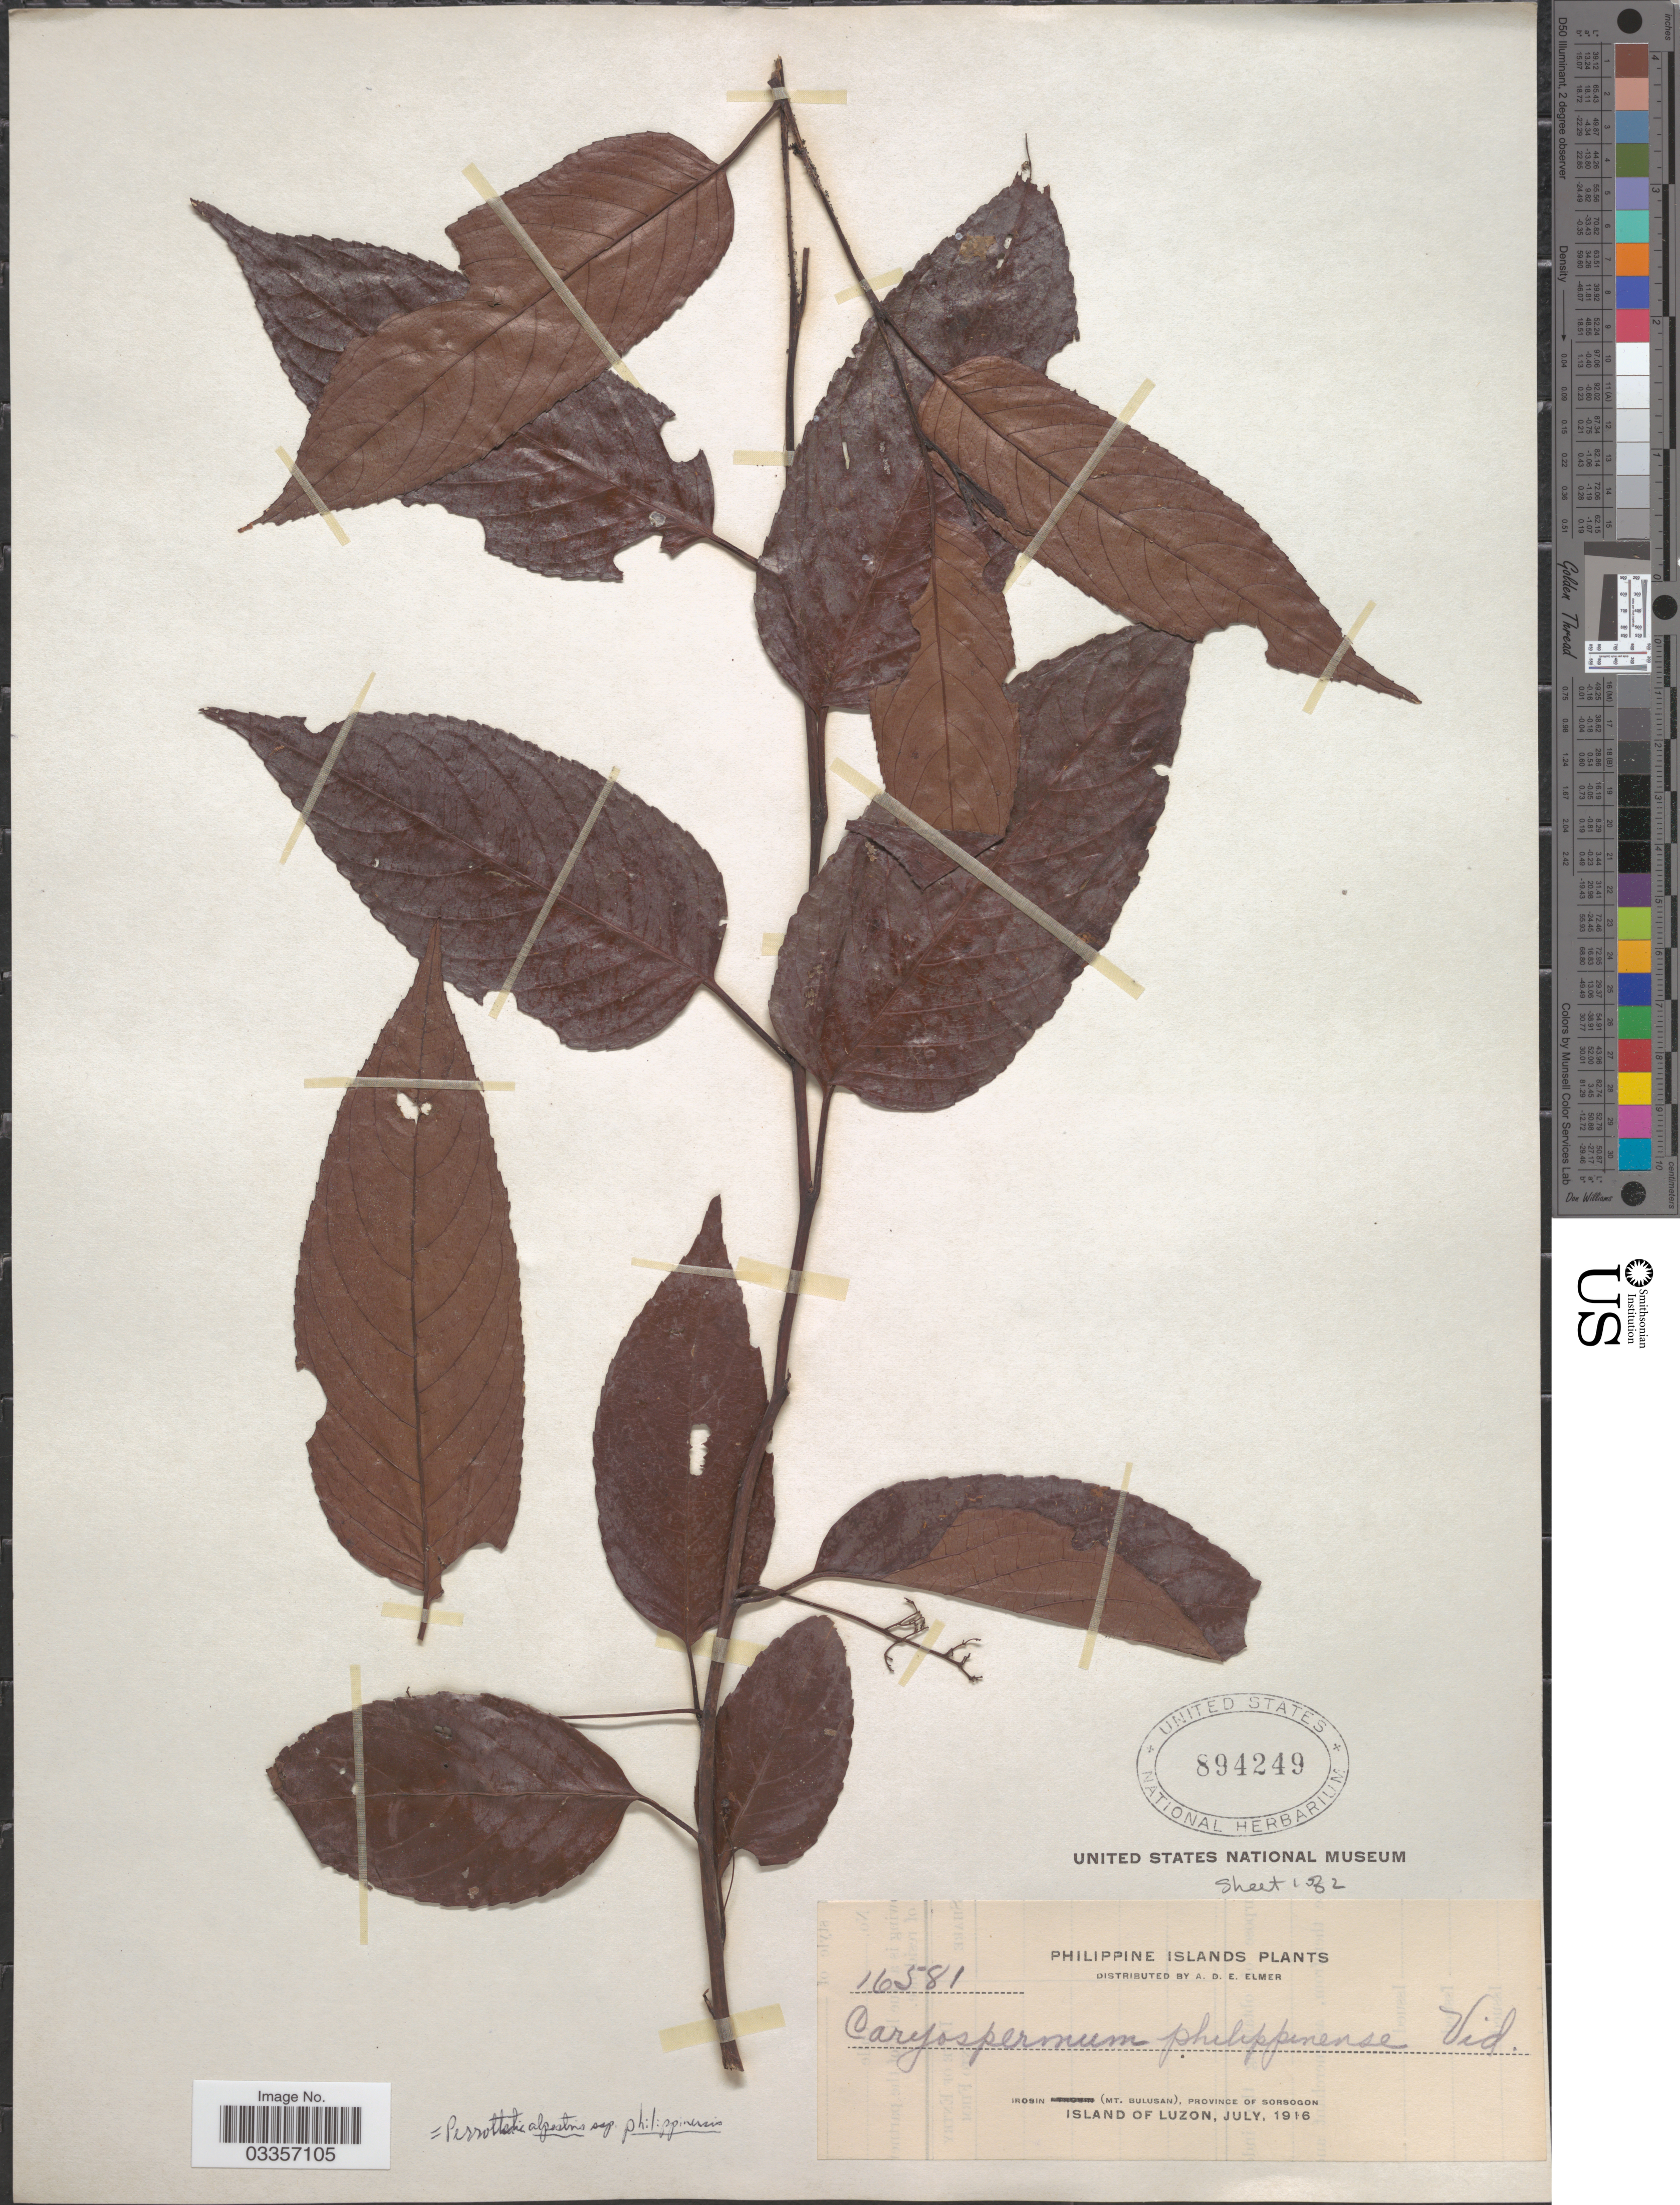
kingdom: Plantae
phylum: Tracheophyta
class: Magnoliopsida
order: Huerteales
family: Dipentodontaceae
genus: Perrottetia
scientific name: Perrottetia alpestris subsp. philippinensis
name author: (S. Vidal) Ding Hou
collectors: A. D. E. Elmer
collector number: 16581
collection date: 1916-07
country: Philippines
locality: Irosin (Mt. Bulusan), Province of Sorsogon, Island of Luzon.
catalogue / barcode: US 894249